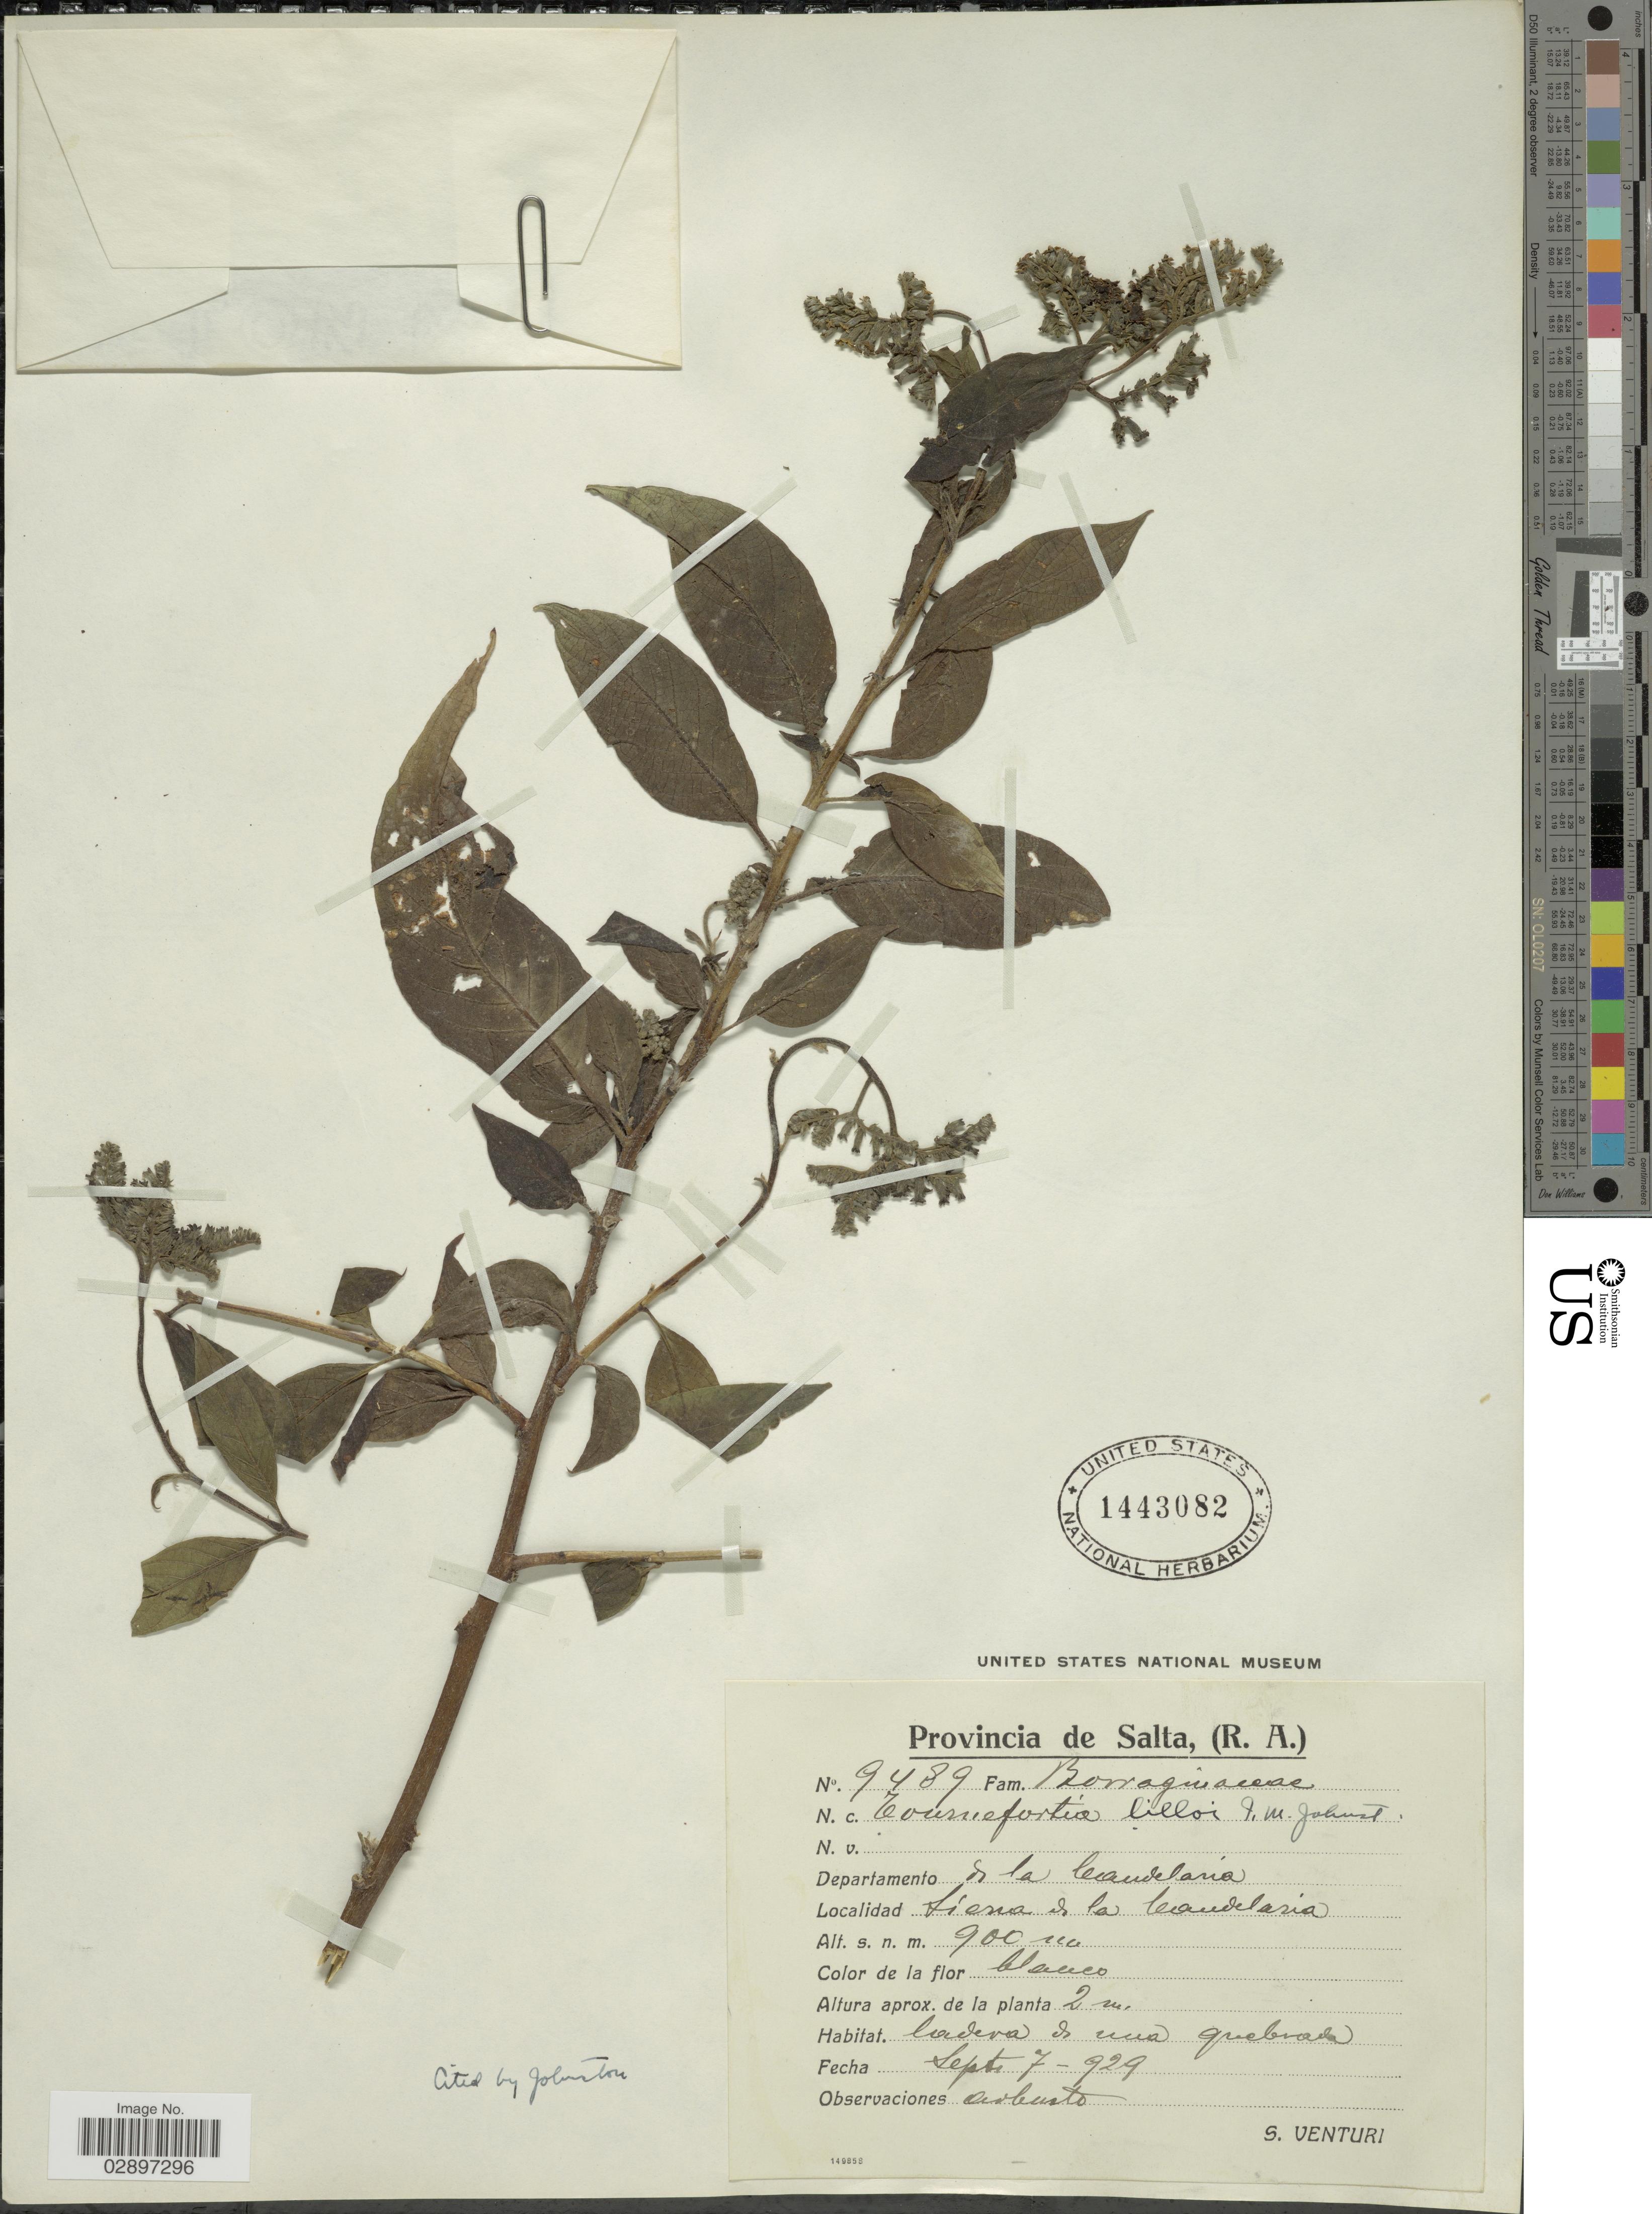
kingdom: Plantae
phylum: Tracheophyta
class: Magnoliopsida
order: Boraginales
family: Heliotropiaceae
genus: Tournefortia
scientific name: Tournefortia lilloi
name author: I.M. Johnst.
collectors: S. Venturi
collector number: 9489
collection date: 1929-09-07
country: Argentina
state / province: Salta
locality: Sierra de la Candelaria. Departamento de La Candelaria.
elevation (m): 900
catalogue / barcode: US 1443082